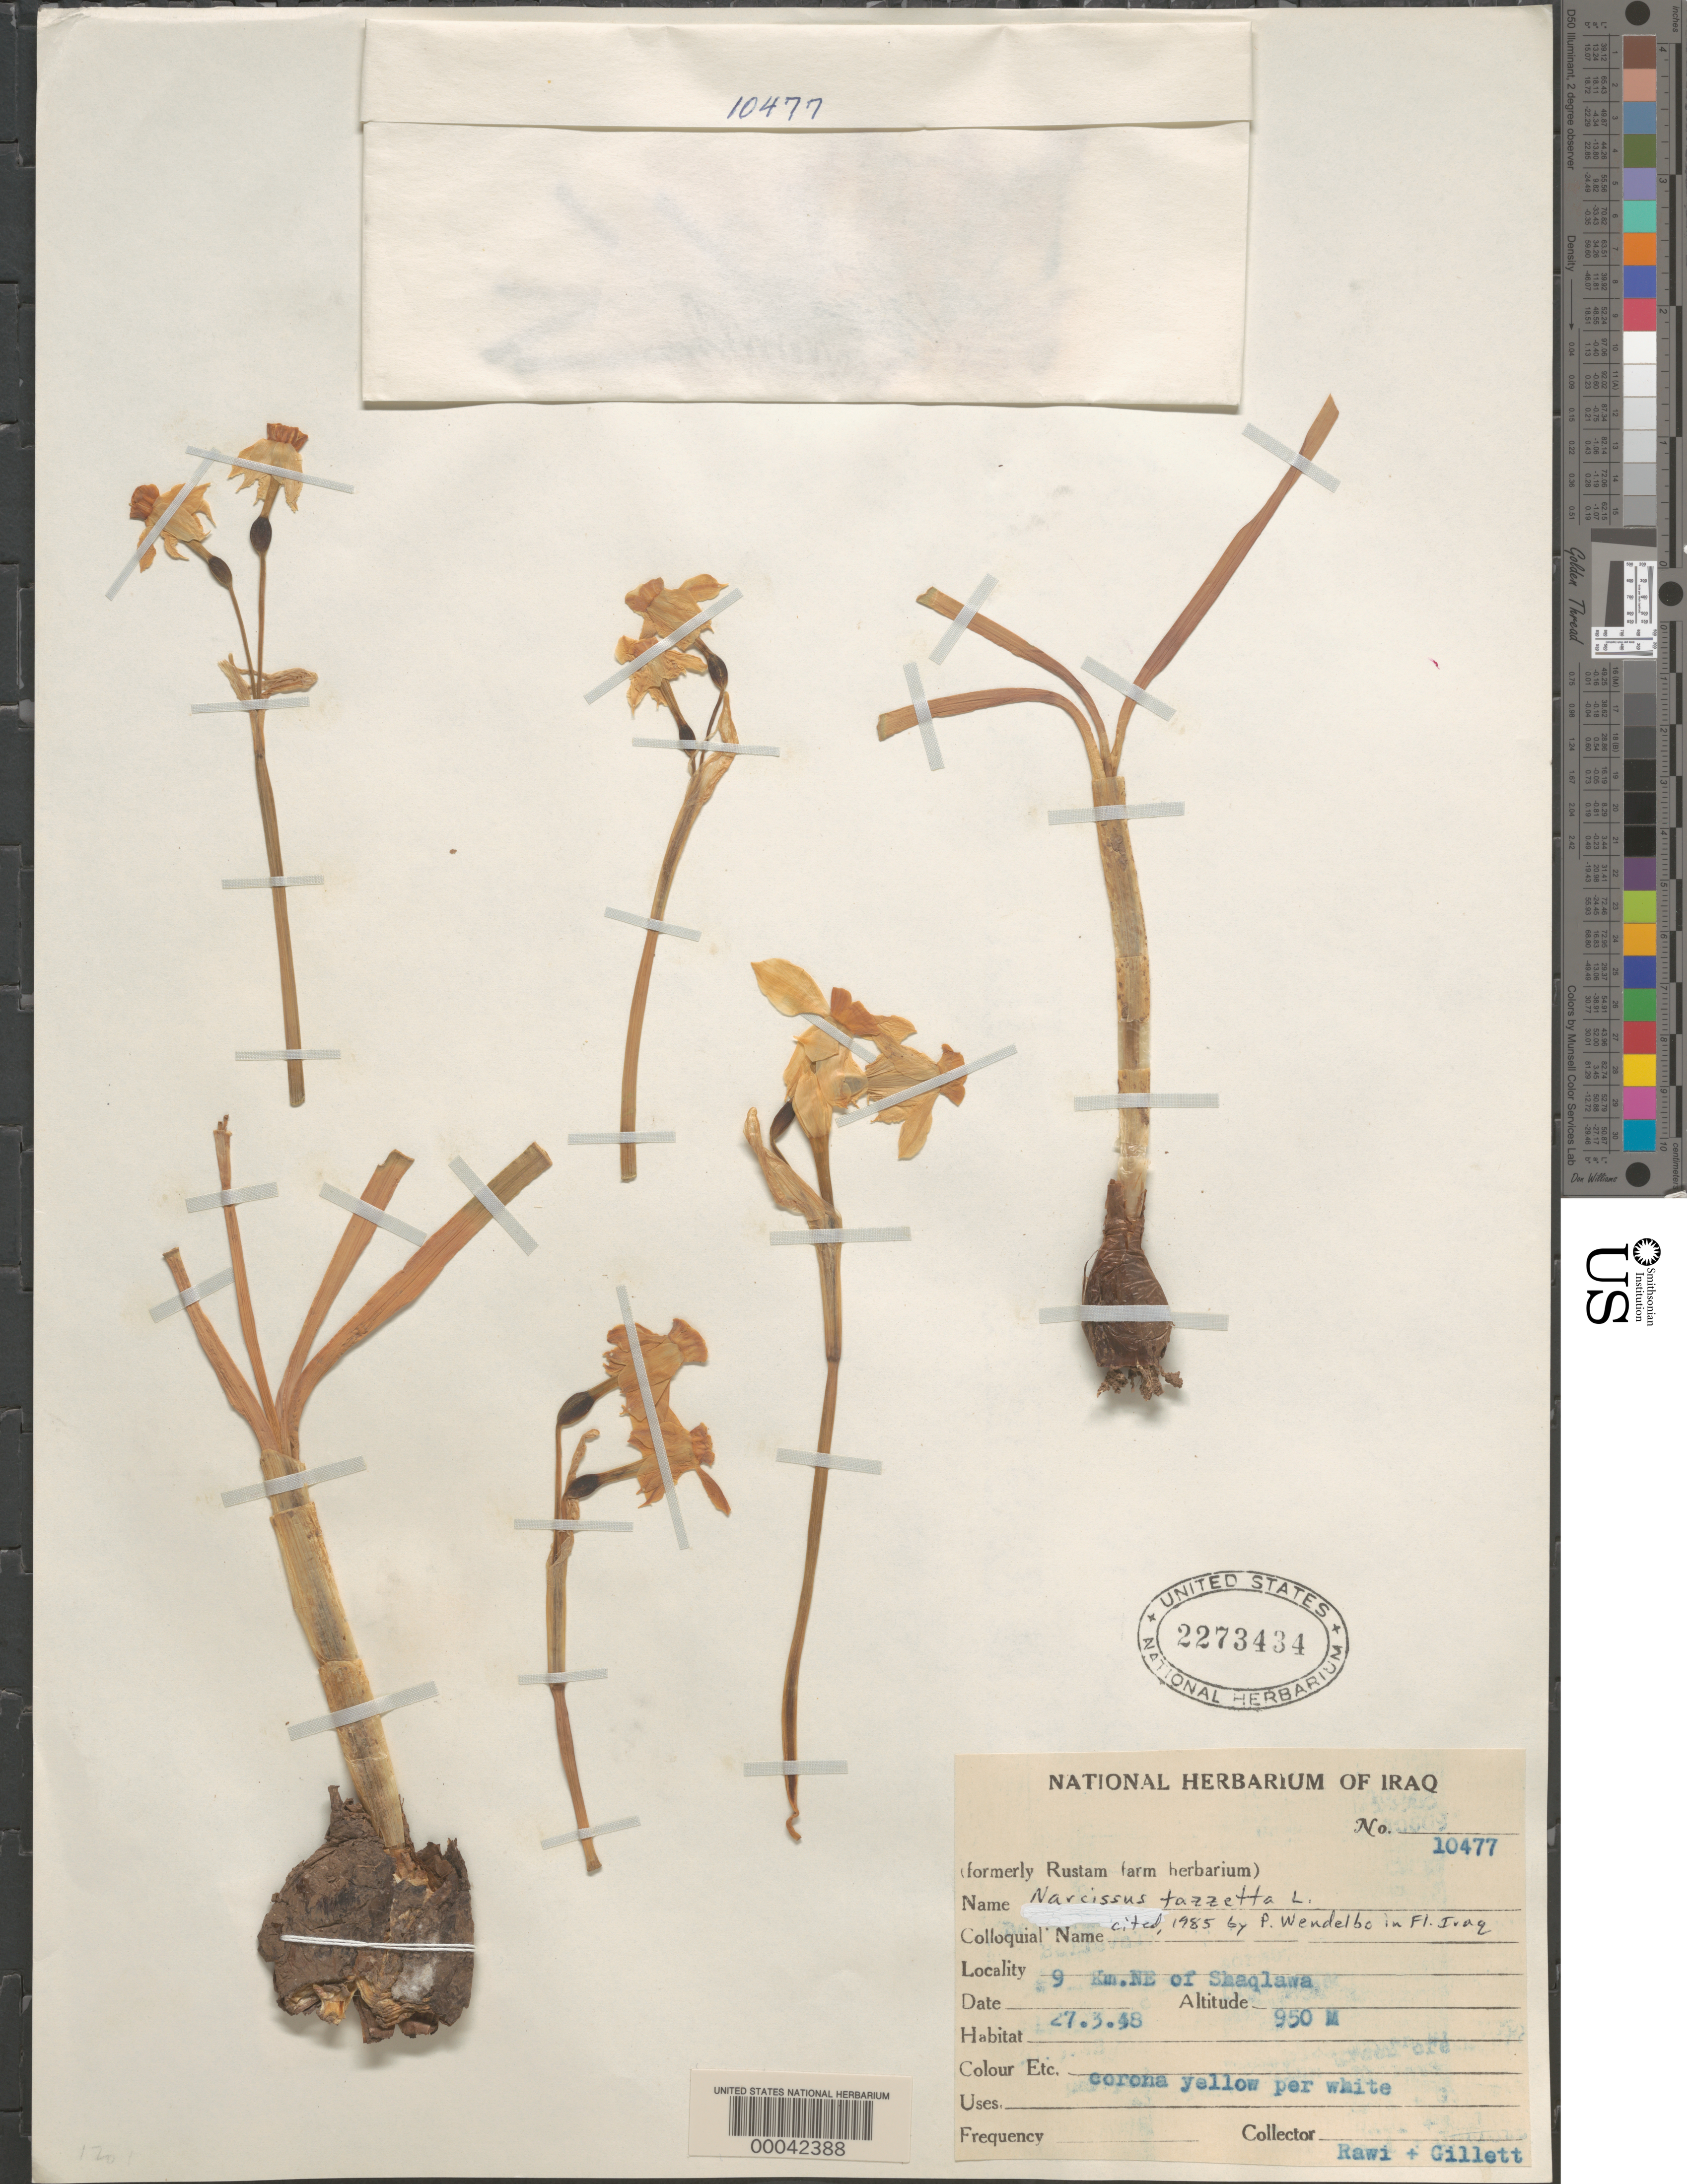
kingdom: Plantae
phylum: Tracheophyta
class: Liliopsida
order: Asparagales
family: Amaryllidaceae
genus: Narcissus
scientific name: Narcissus sp.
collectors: A. Rawi & J. B. Gillett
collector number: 10477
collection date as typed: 27 Mar 1948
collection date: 1948-03-27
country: Iraq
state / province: Irbil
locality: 9 km NE of Shaqlawa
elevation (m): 950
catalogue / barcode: US 2273434